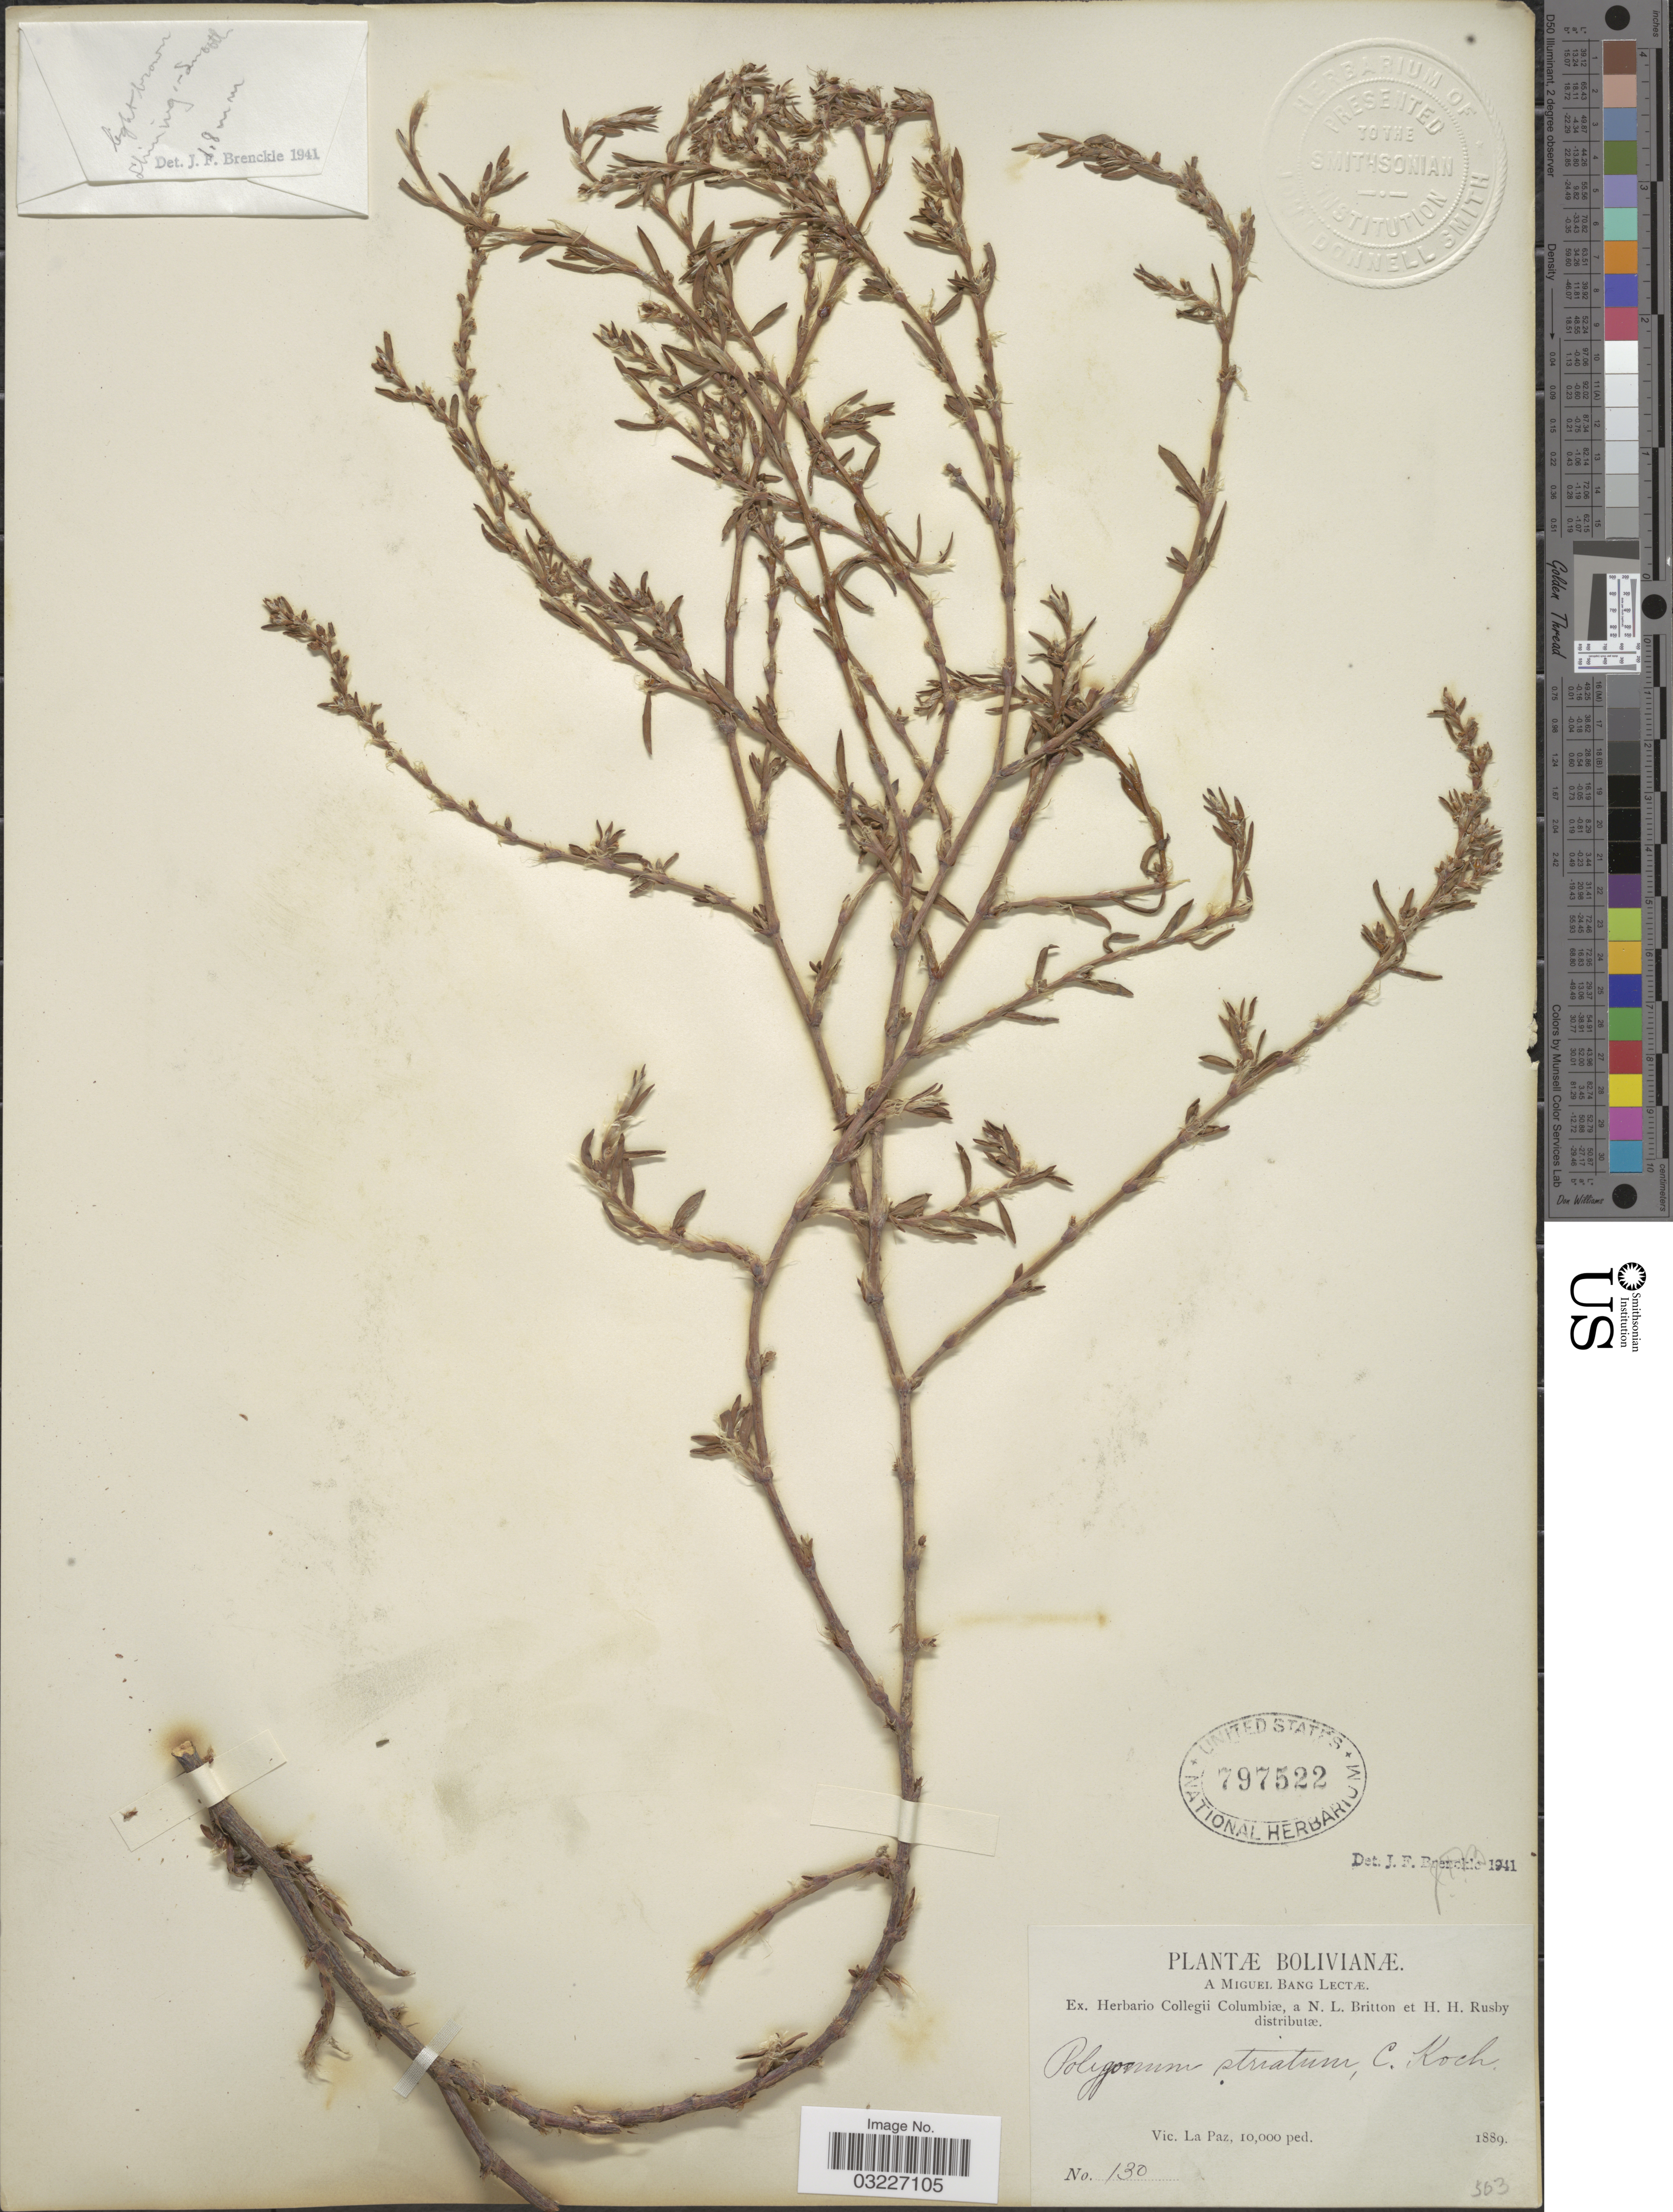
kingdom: Plantae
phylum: Tracheophyta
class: Magnoliopsida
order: Caryophyllales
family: Polygonaceae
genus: Polygonum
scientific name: Polygonum striatum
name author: K. Koch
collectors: M. Bang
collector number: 130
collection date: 1889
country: Bolivia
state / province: La Paz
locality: Vic. La Paz.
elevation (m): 3048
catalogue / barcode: US 797522